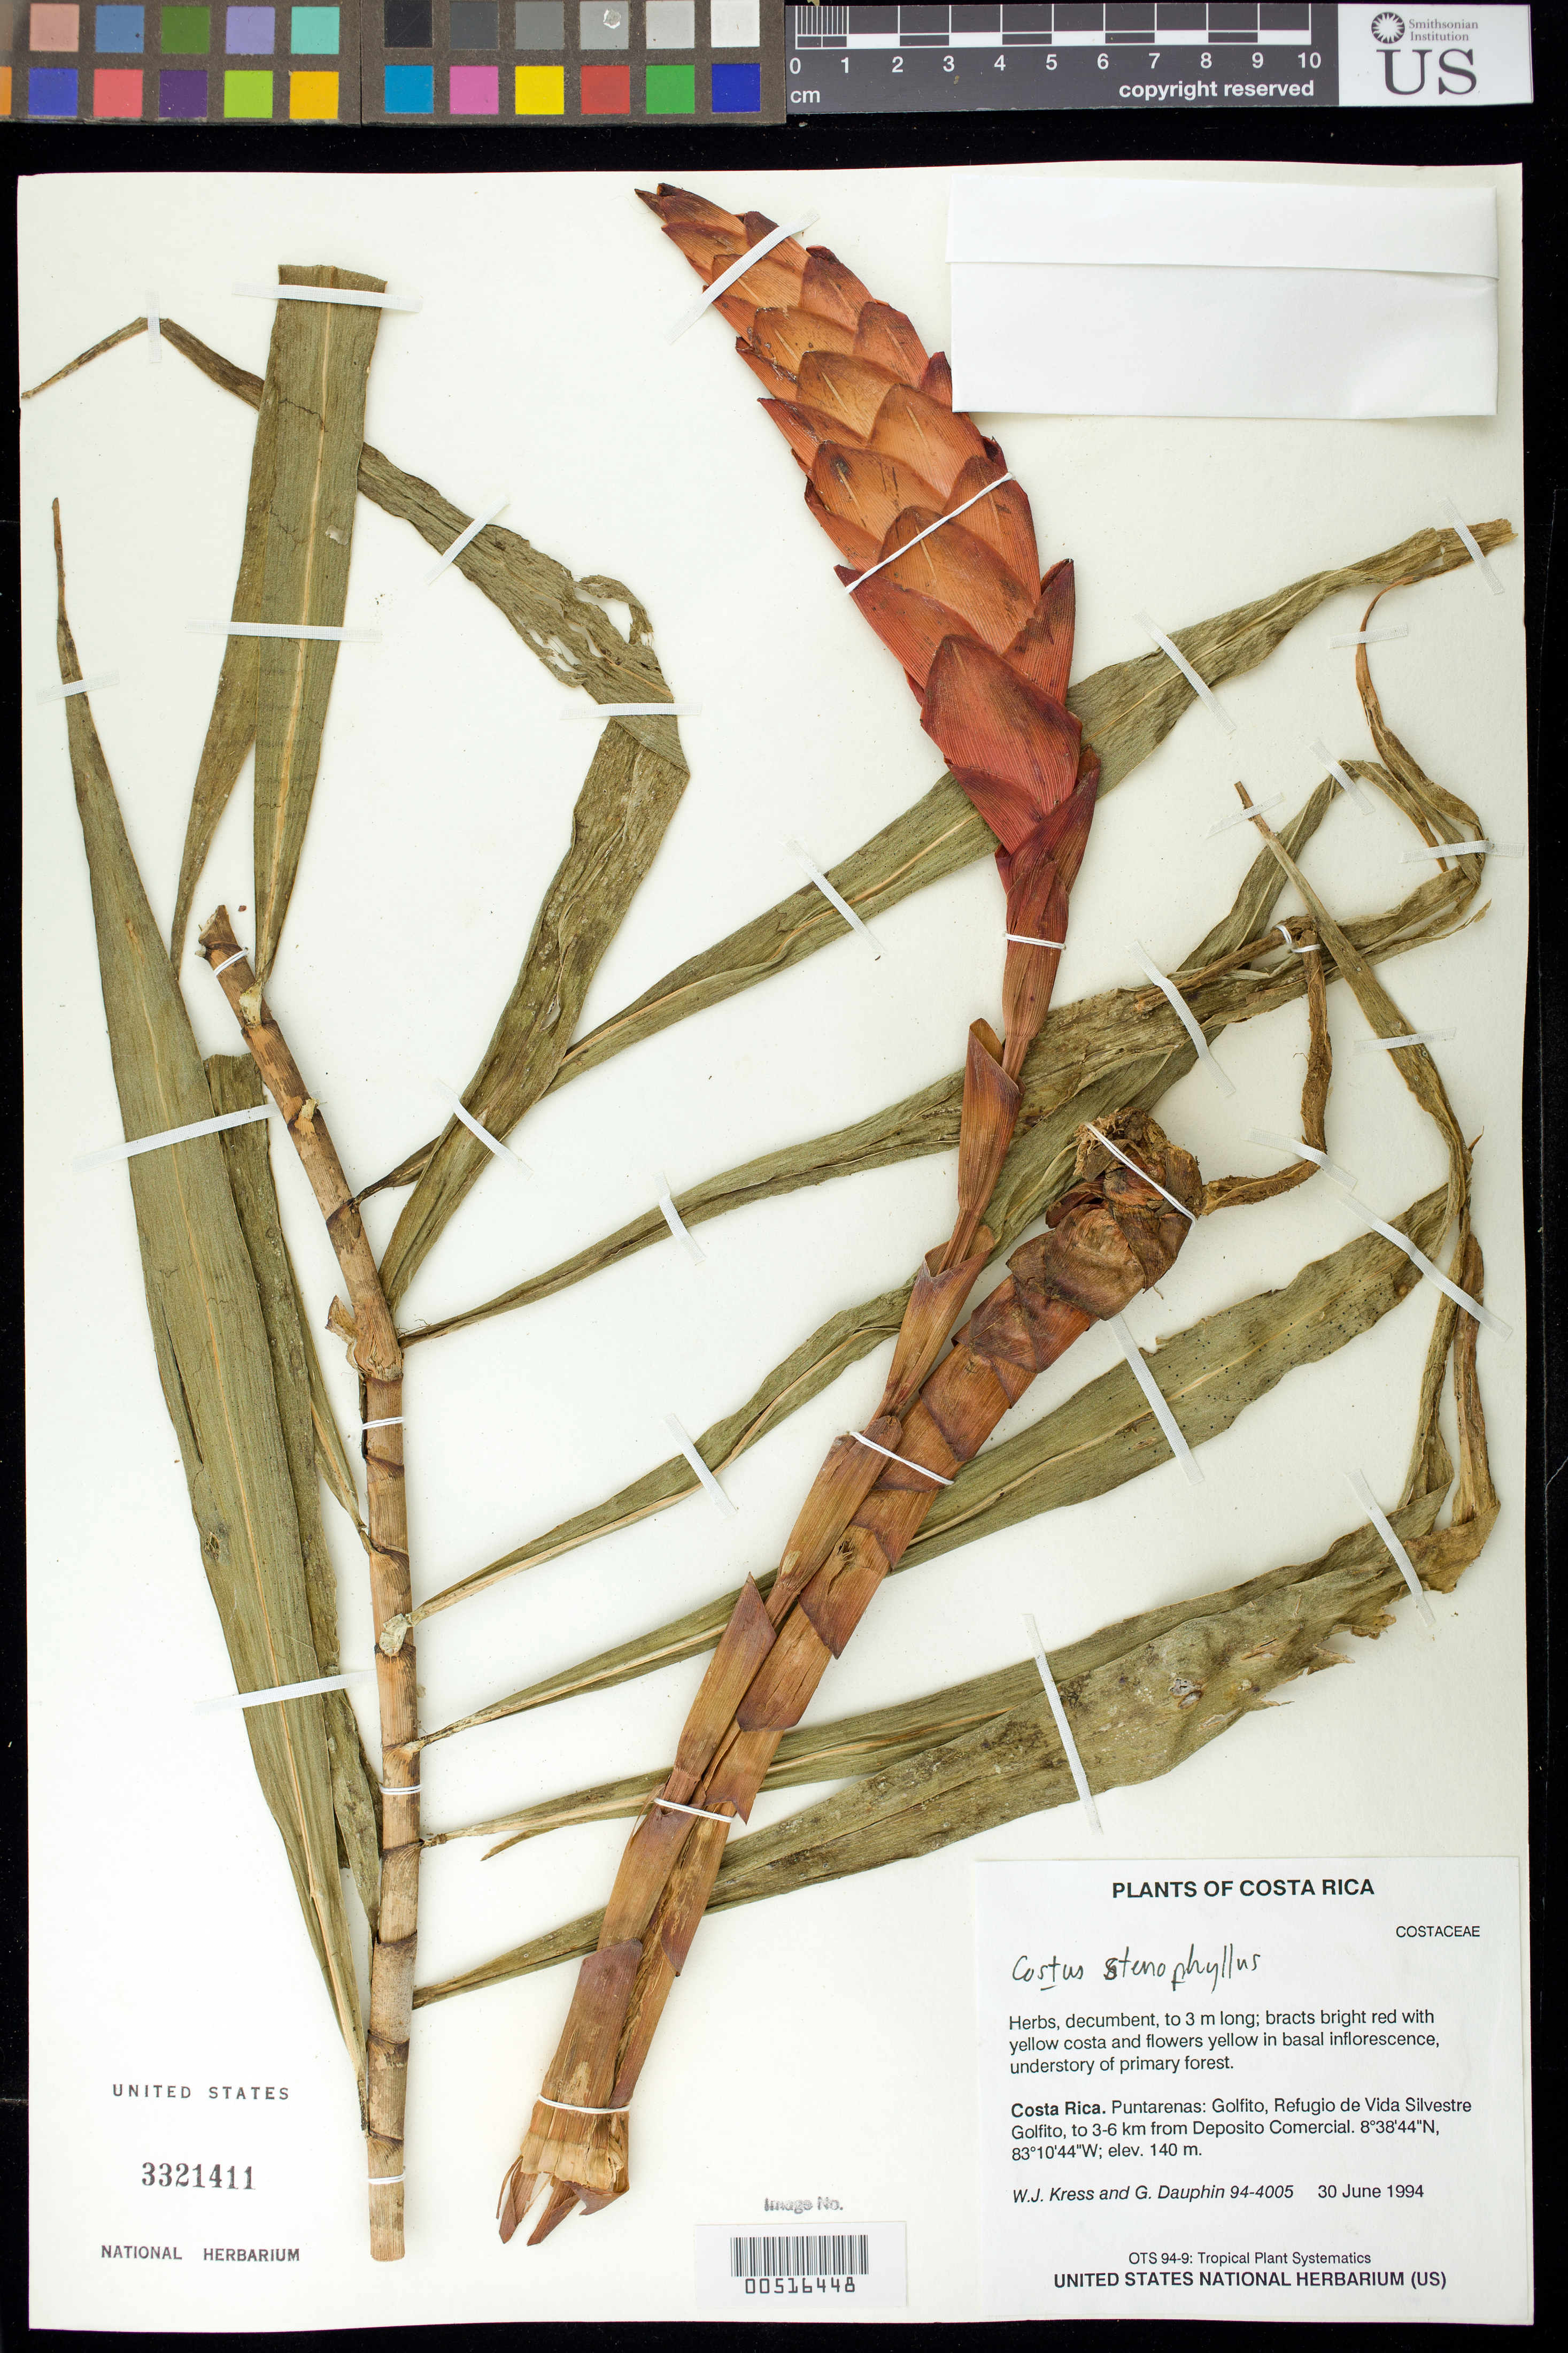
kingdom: Plantae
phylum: Tracheophyta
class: Liliopsida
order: Zingiberales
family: Costaceae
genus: Costus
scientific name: Costus stenophyllus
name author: Standl. & L.O. Williams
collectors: W. J. Kress & G. Dauphin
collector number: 94-4005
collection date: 1994-06-30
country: Costa Rica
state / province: Puntarenas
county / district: Golfito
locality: Refugio de Vida Silvestre Golfito, to 3-6 km from Deposito Comercial.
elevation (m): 140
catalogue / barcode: US 3321411